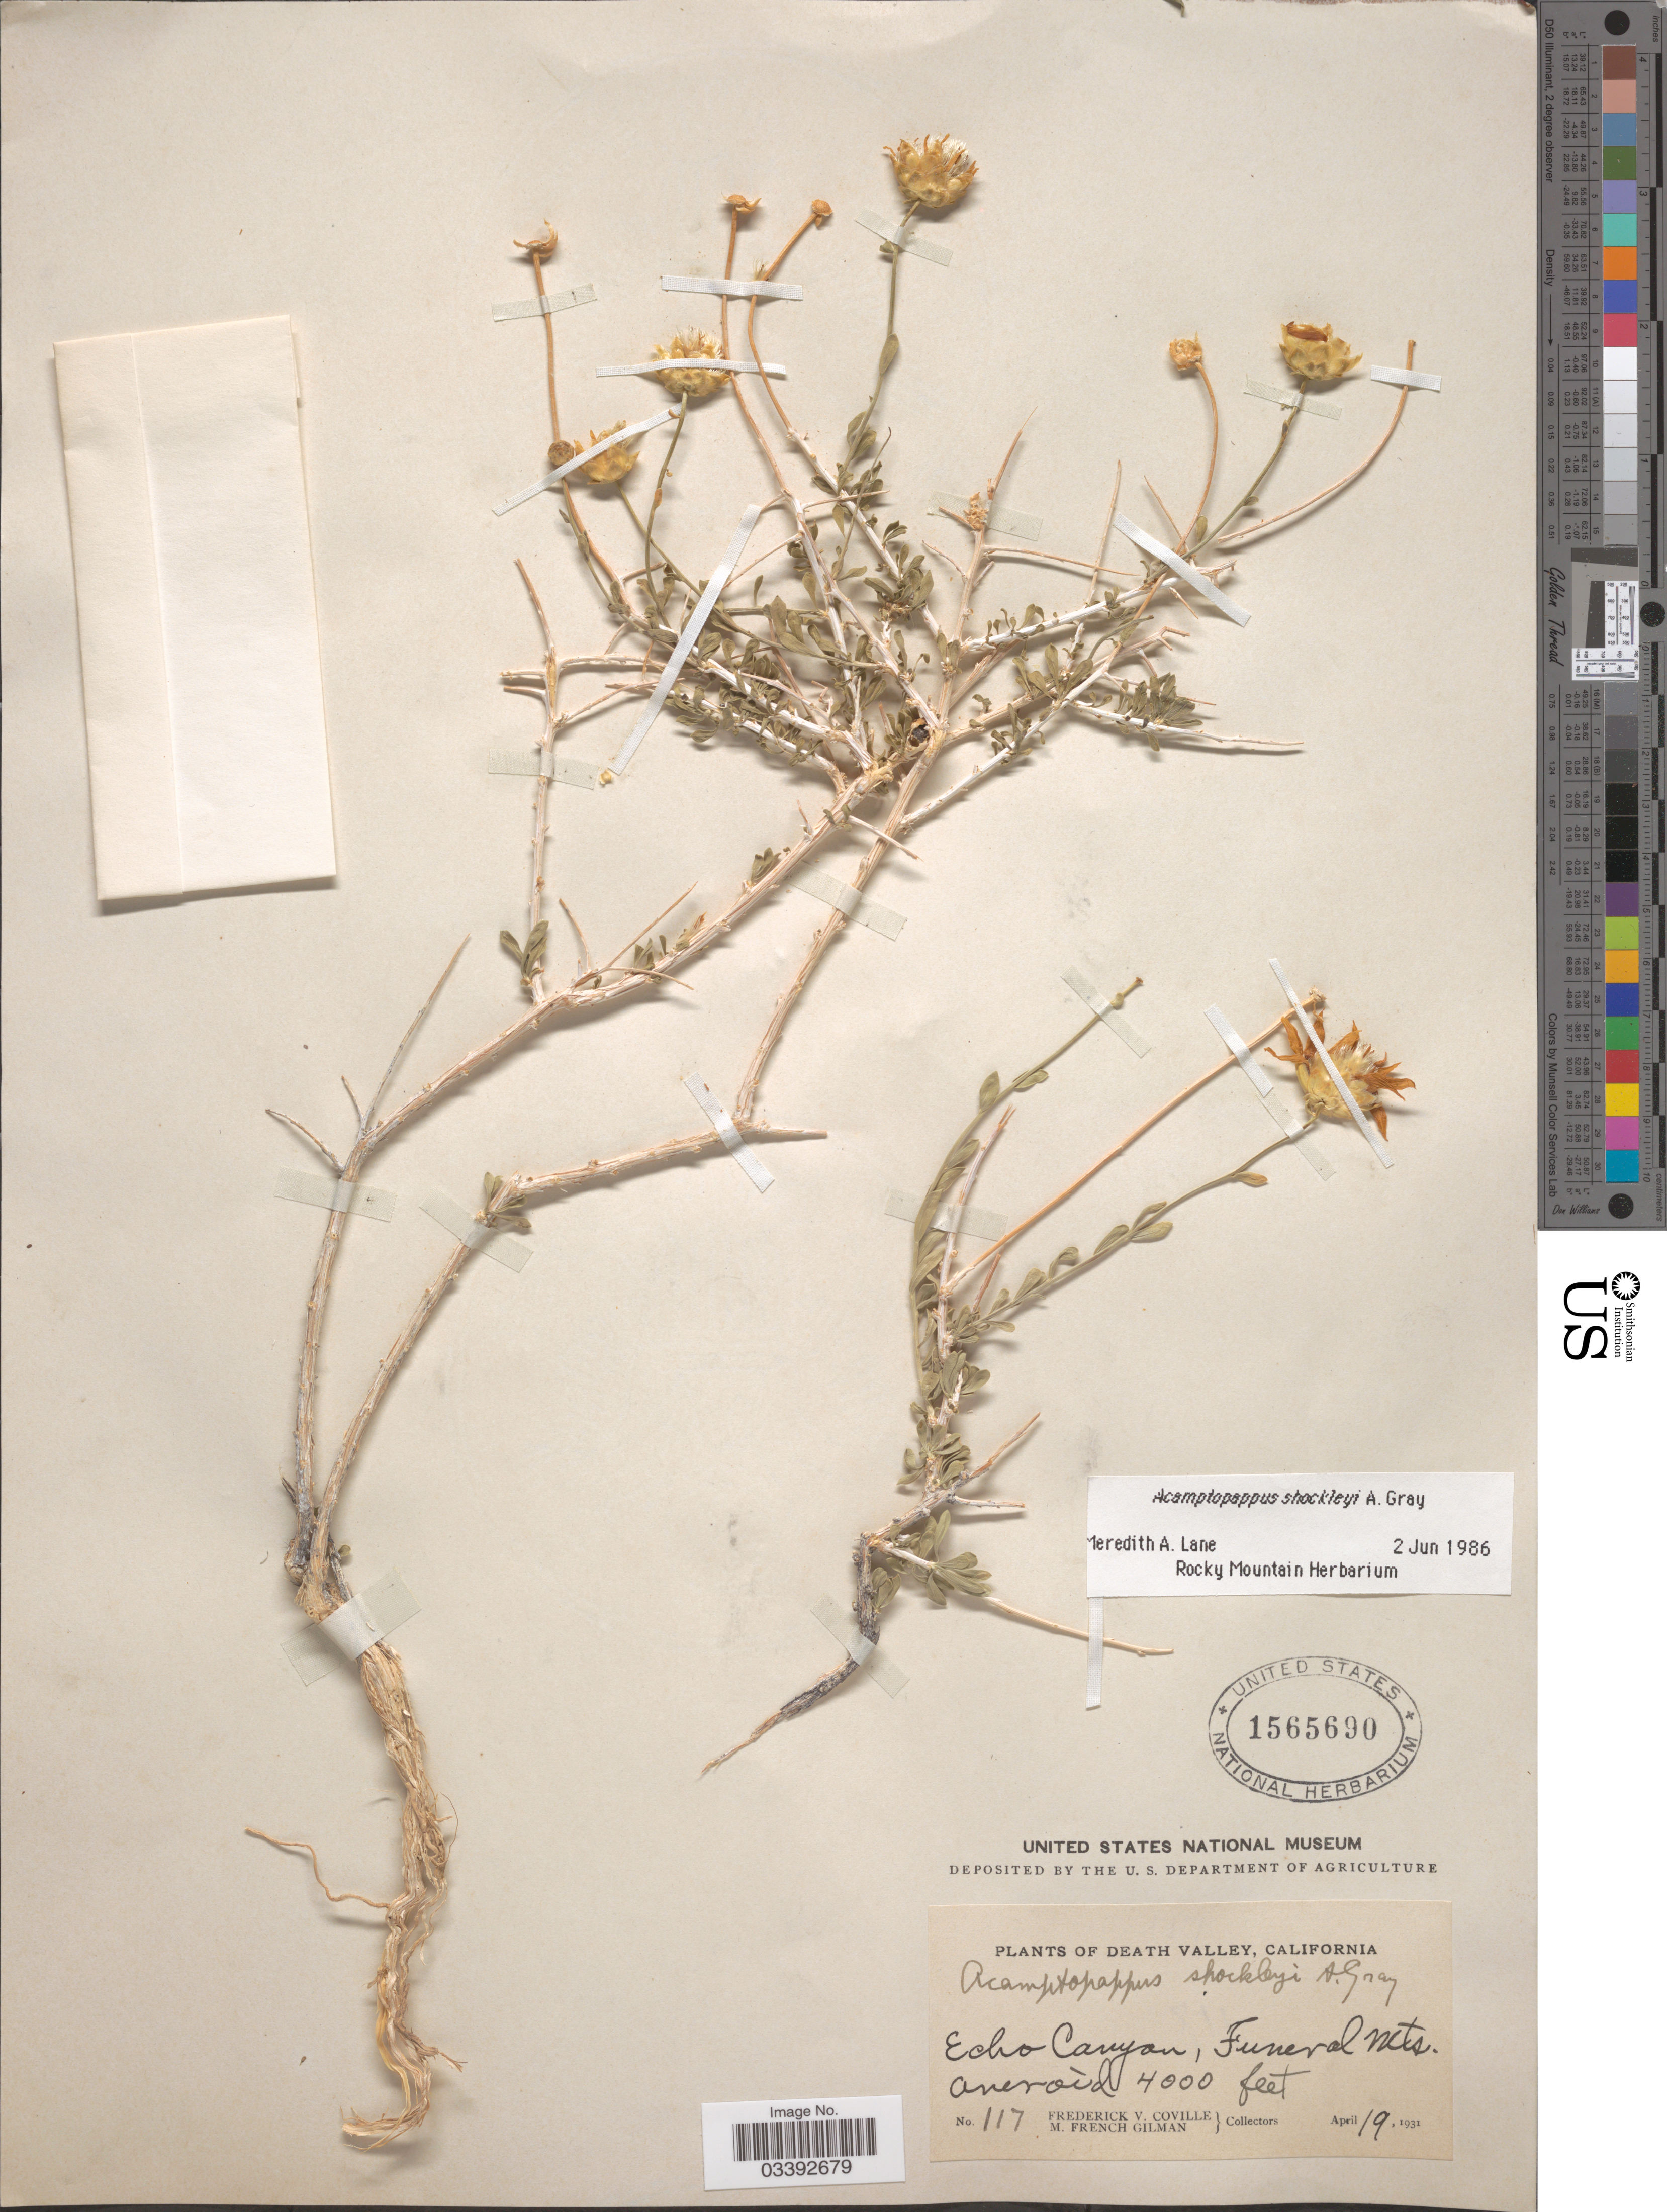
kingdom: Plantae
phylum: Tracheophyta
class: Magnoliopsida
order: Asterales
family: Asteraceae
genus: Acamptopappus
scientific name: Acamptopappus shockleyi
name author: A. Gray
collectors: F. V. Coville & M. F. Gilman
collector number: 117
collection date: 1931-04-19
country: United States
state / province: California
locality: Death Valley. Echo Canyon, Funeral Mts.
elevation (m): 1219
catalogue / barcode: US 1565690